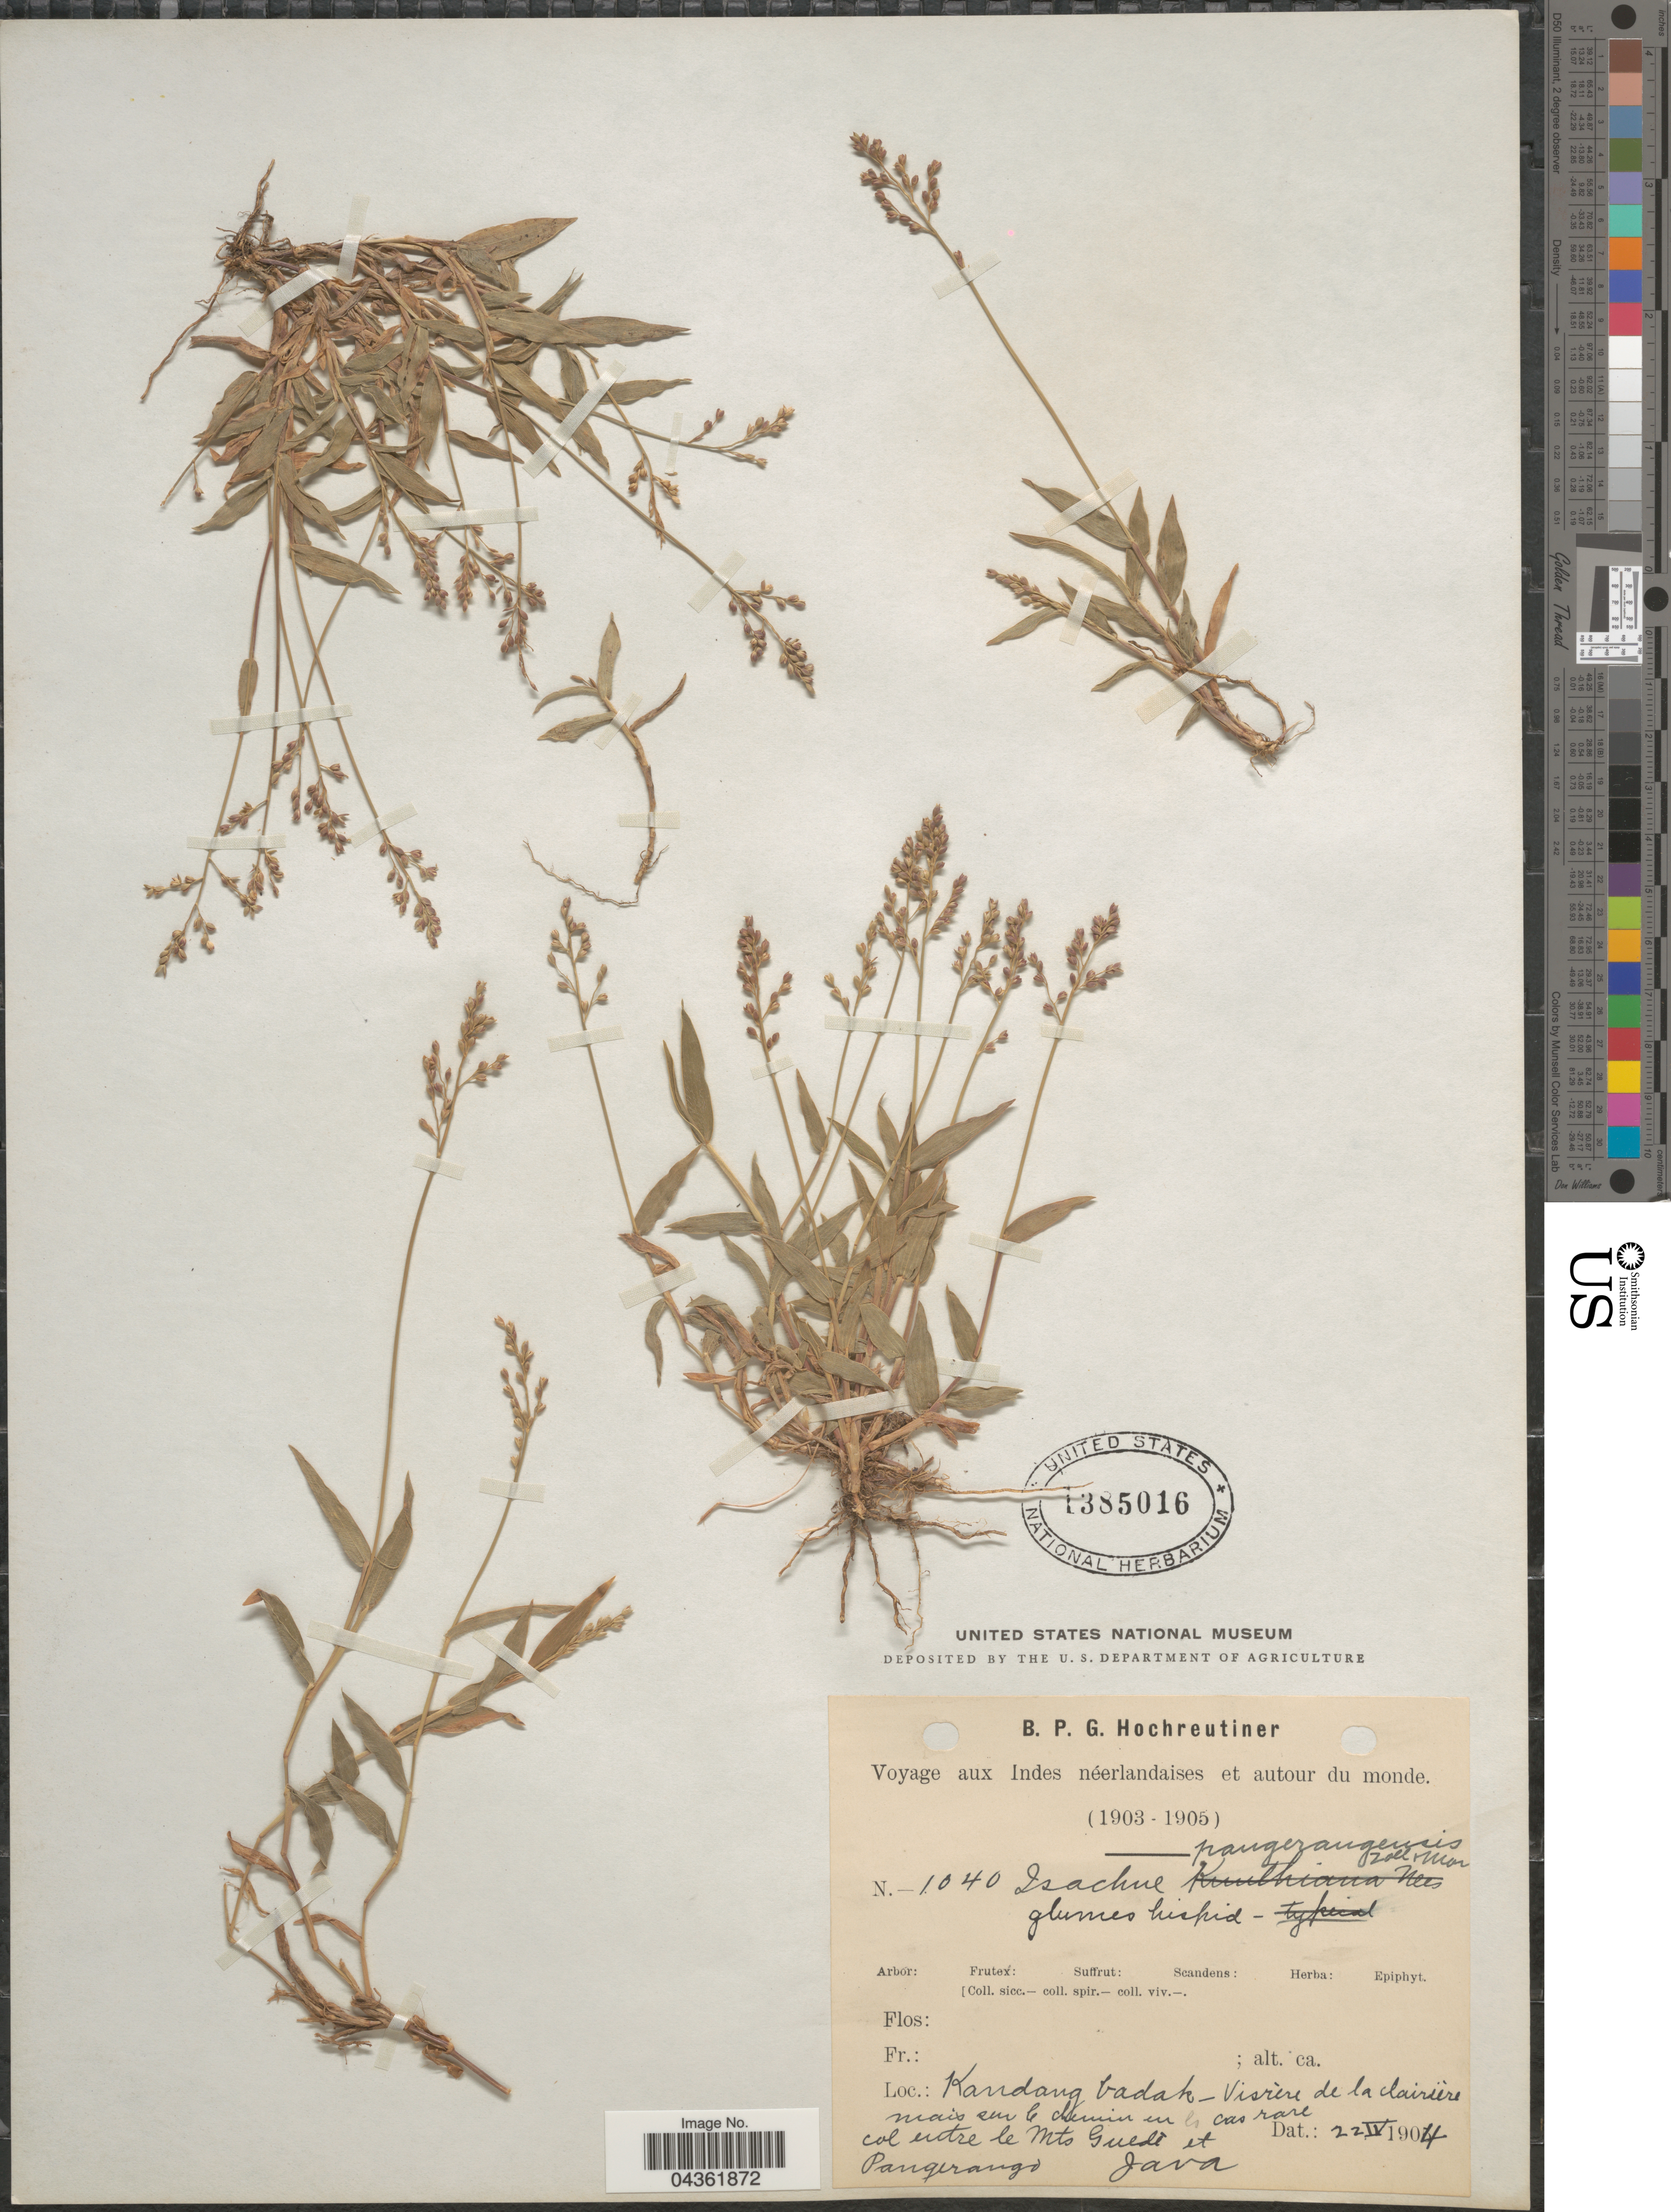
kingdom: Plantae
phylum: Tracheophyta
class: Liliopsida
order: Poales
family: Poaceae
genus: Isachne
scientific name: Isachne pangerangensis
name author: Zoll. & Moritzi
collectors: B. P. Hochreutiner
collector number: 1040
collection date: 1904-04-22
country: Indonesia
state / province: Java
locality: Voyage aux Indes néerlandaises et autour du monde (1903-1905). Kandang badak-Visrère [interpreted] de la clairière mais sur le chemin en la [interpreted] cas rare col entre le Mts Guedt [interpreted] et Pangerango.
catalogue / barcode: US 1385016